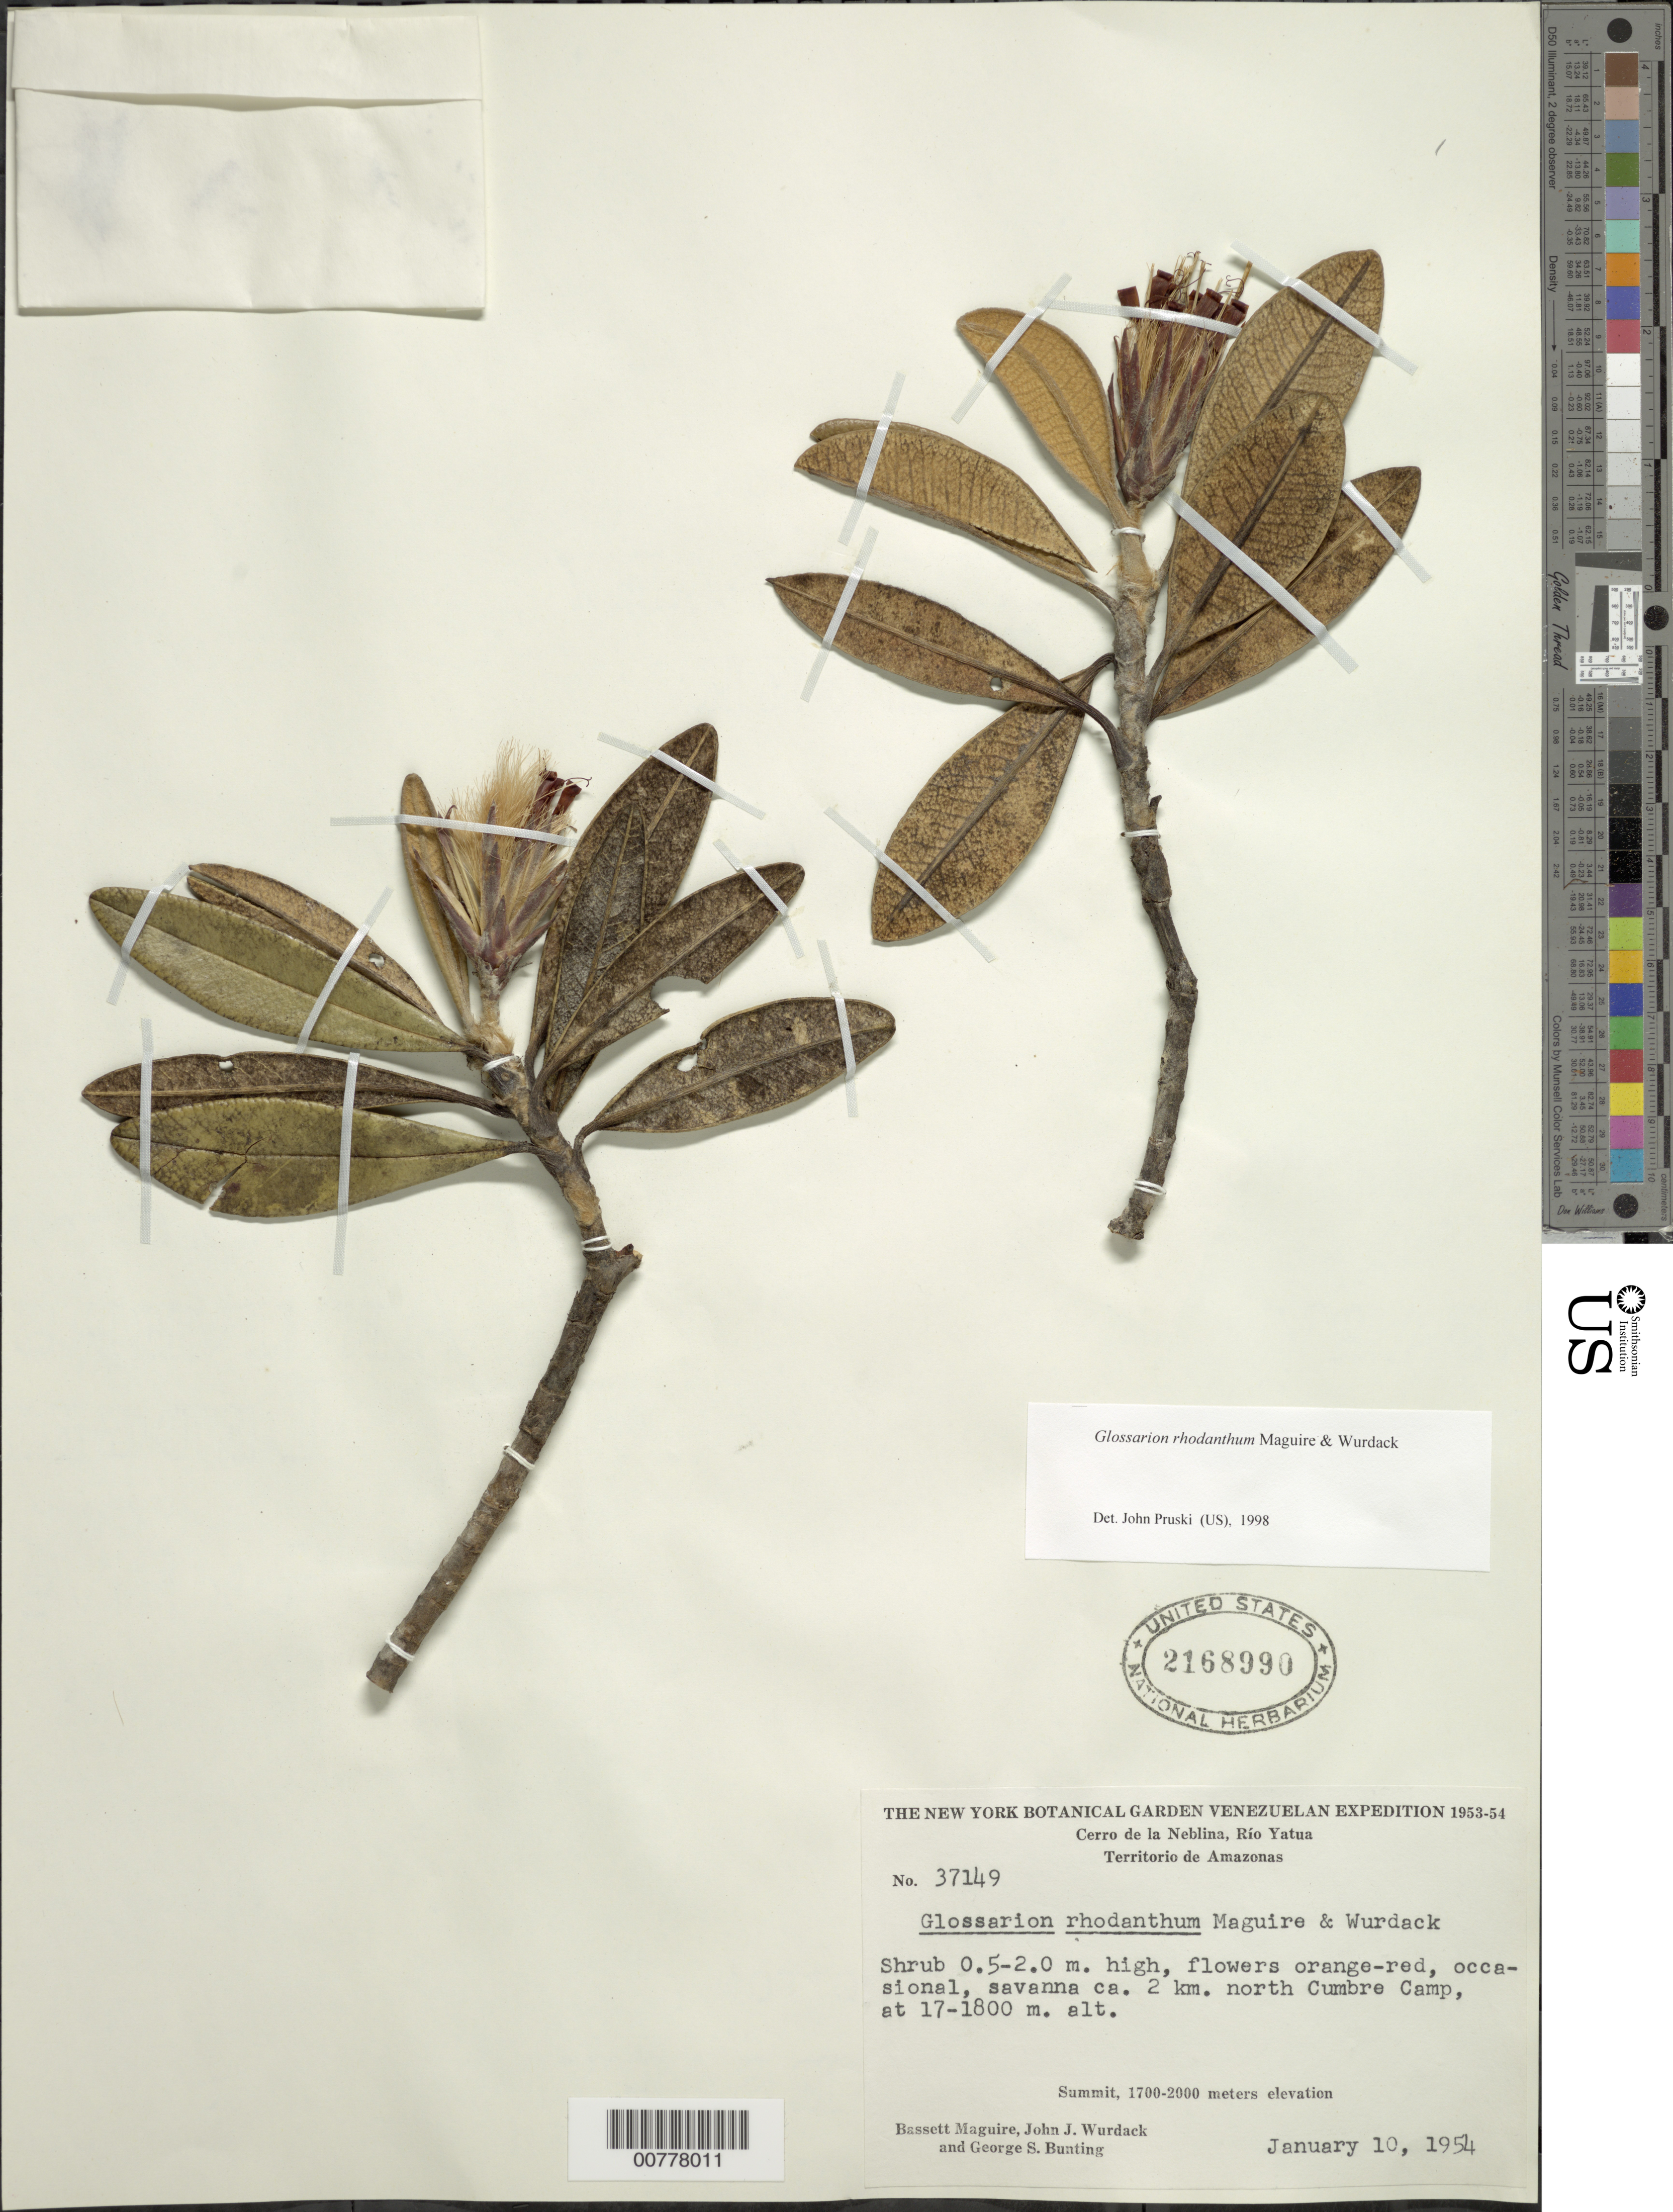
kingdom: Plantae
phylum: Tracheophyta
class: Magnoliopsida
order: Asterales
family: Asteraceae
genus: Glossarion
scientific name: Glossarion rhodanthum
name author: Maguire & Wurdack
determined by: Pruski, J. F.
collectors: B. Maguire, J. J. Wurdack & G. S. Bunting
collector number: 37149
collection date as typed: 10-Jan-54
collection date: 1954-01-10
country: Venezuela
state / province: Amazonas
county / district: Río Negro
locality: Cerro de la Neblina, Río Yatua, 2 km N of Cumbre Camp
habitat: Savanna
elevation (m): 1700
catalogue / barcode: US 2168990